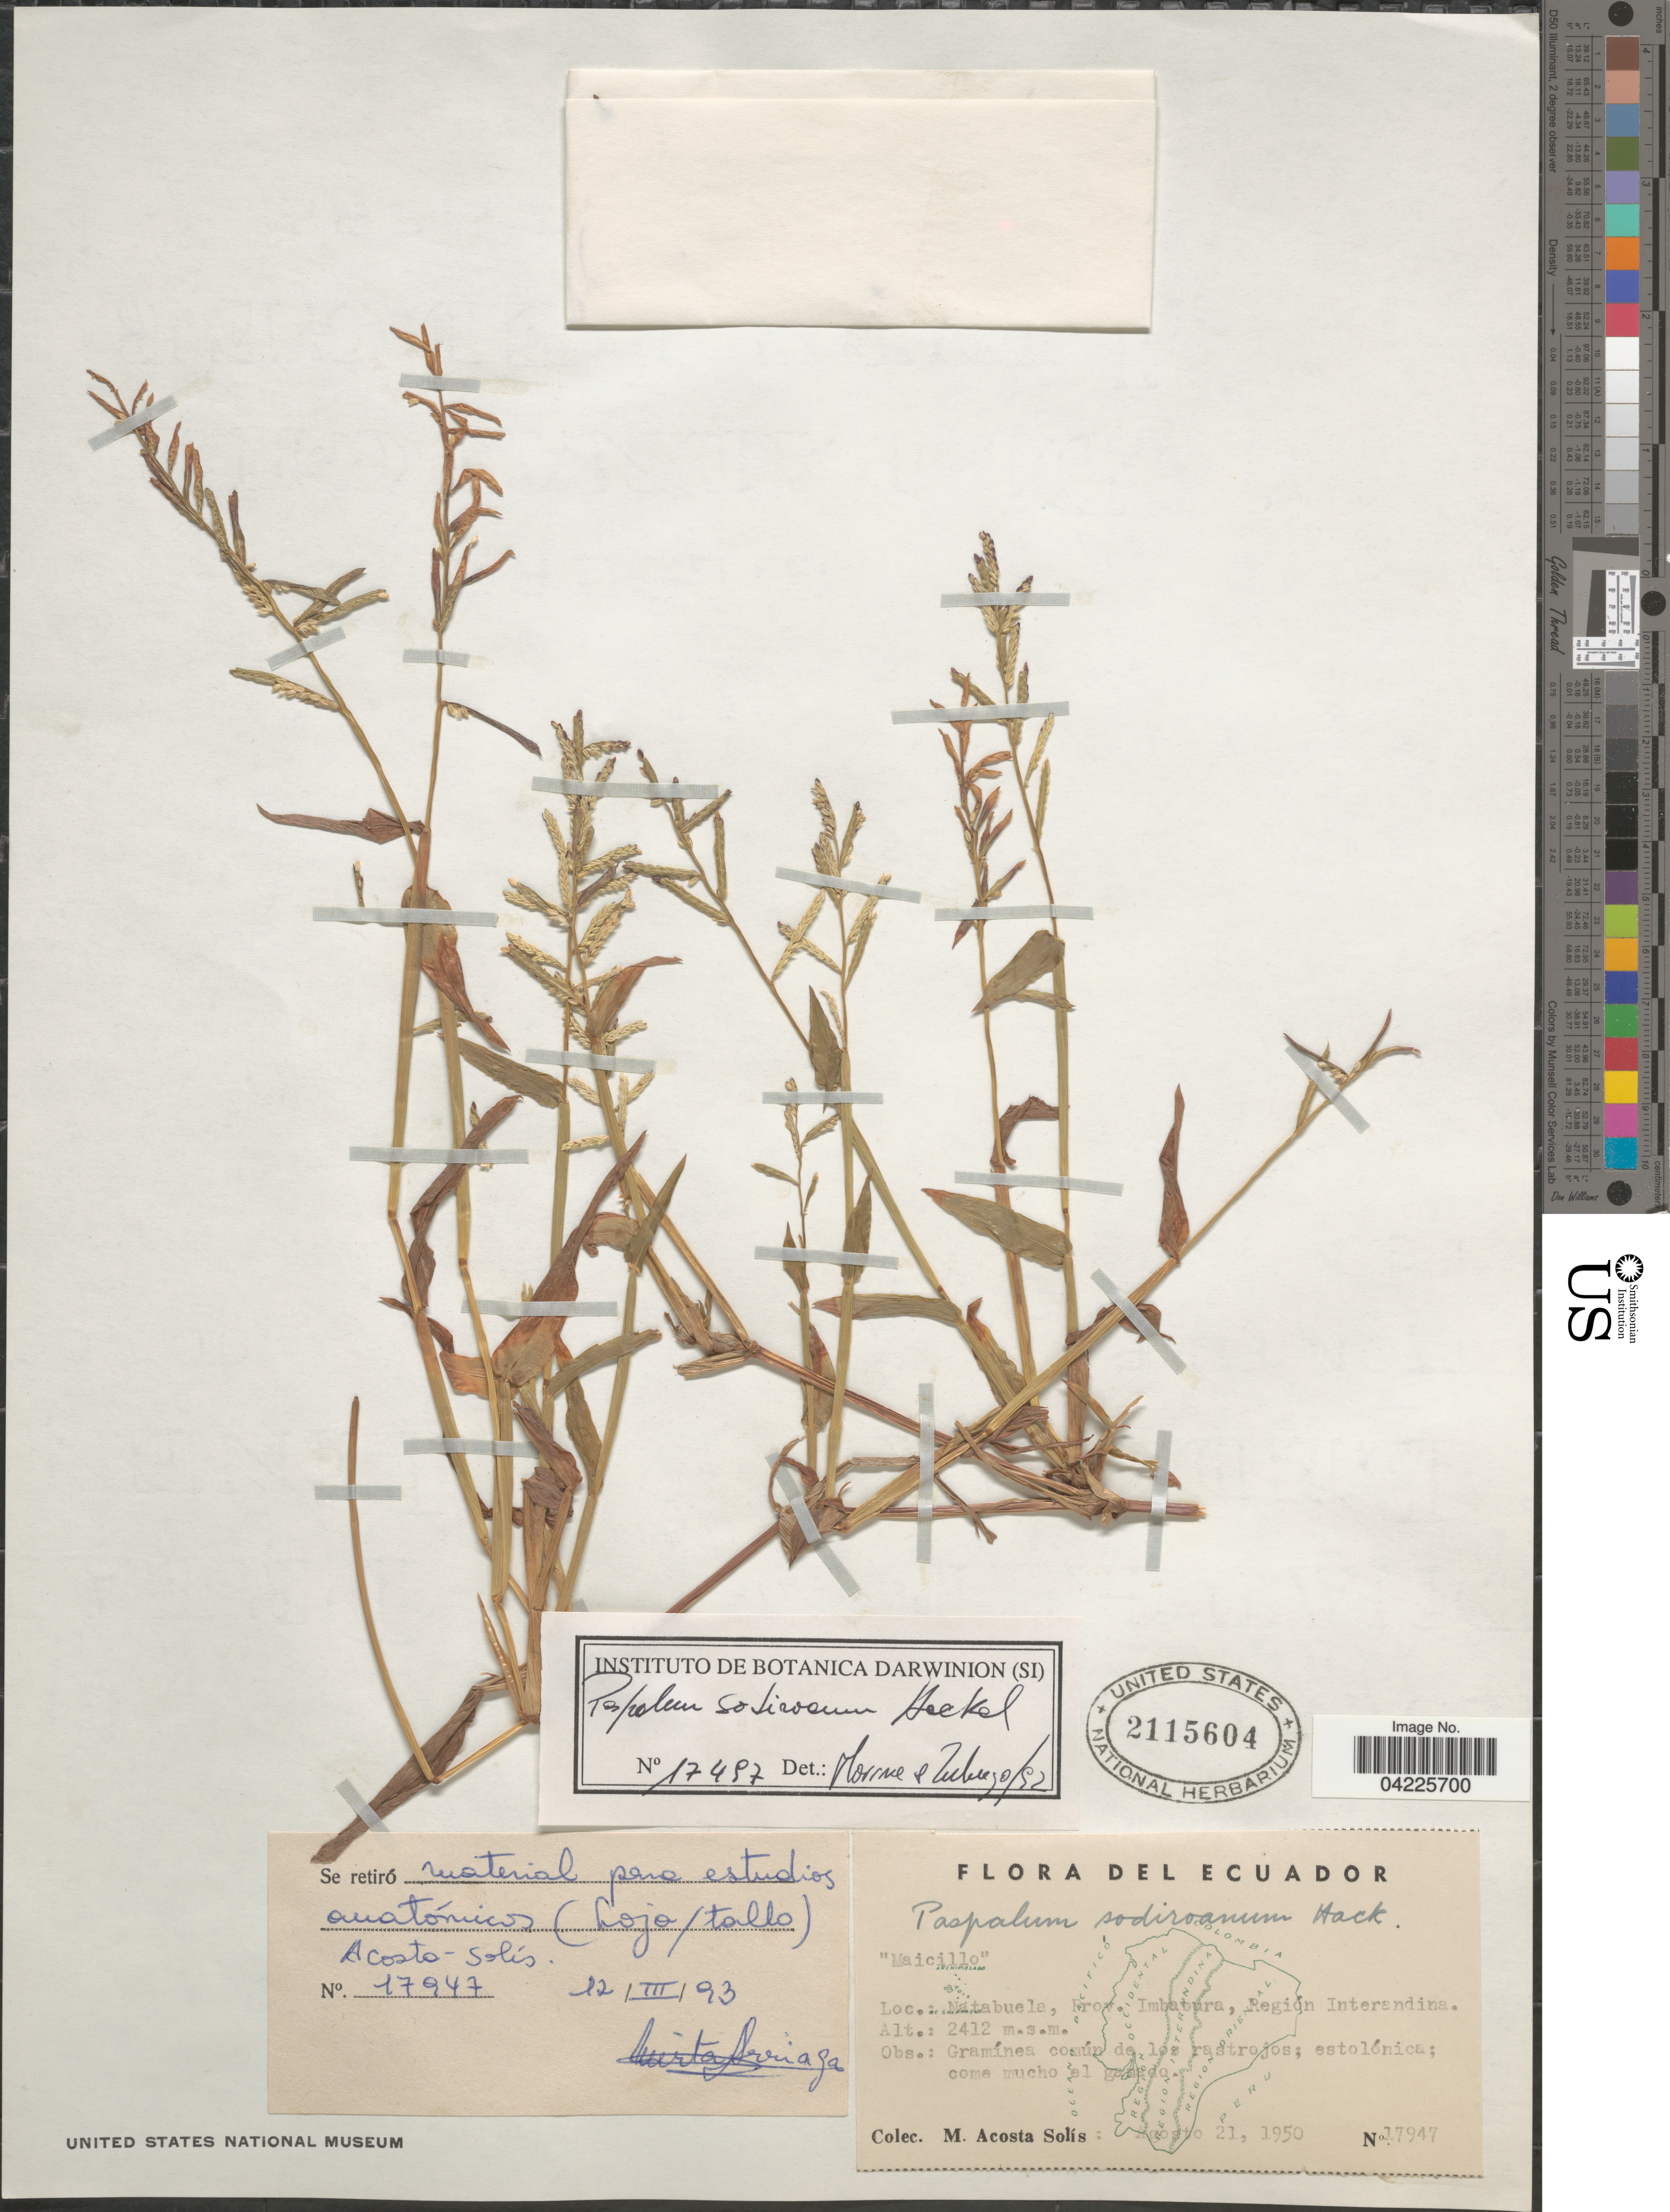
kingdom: Plantae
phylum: Tracheophyta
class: Liliopsida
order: Poales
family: Poaceae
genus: Paspalum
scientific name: Paspalum sodiroanum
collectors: M. Acosta Solis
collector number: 17947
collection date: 1950-08-21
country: Ecuador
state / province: Imbabura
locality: Natabuela, Región Interandina.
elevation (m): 2412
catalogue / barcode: US 2115604